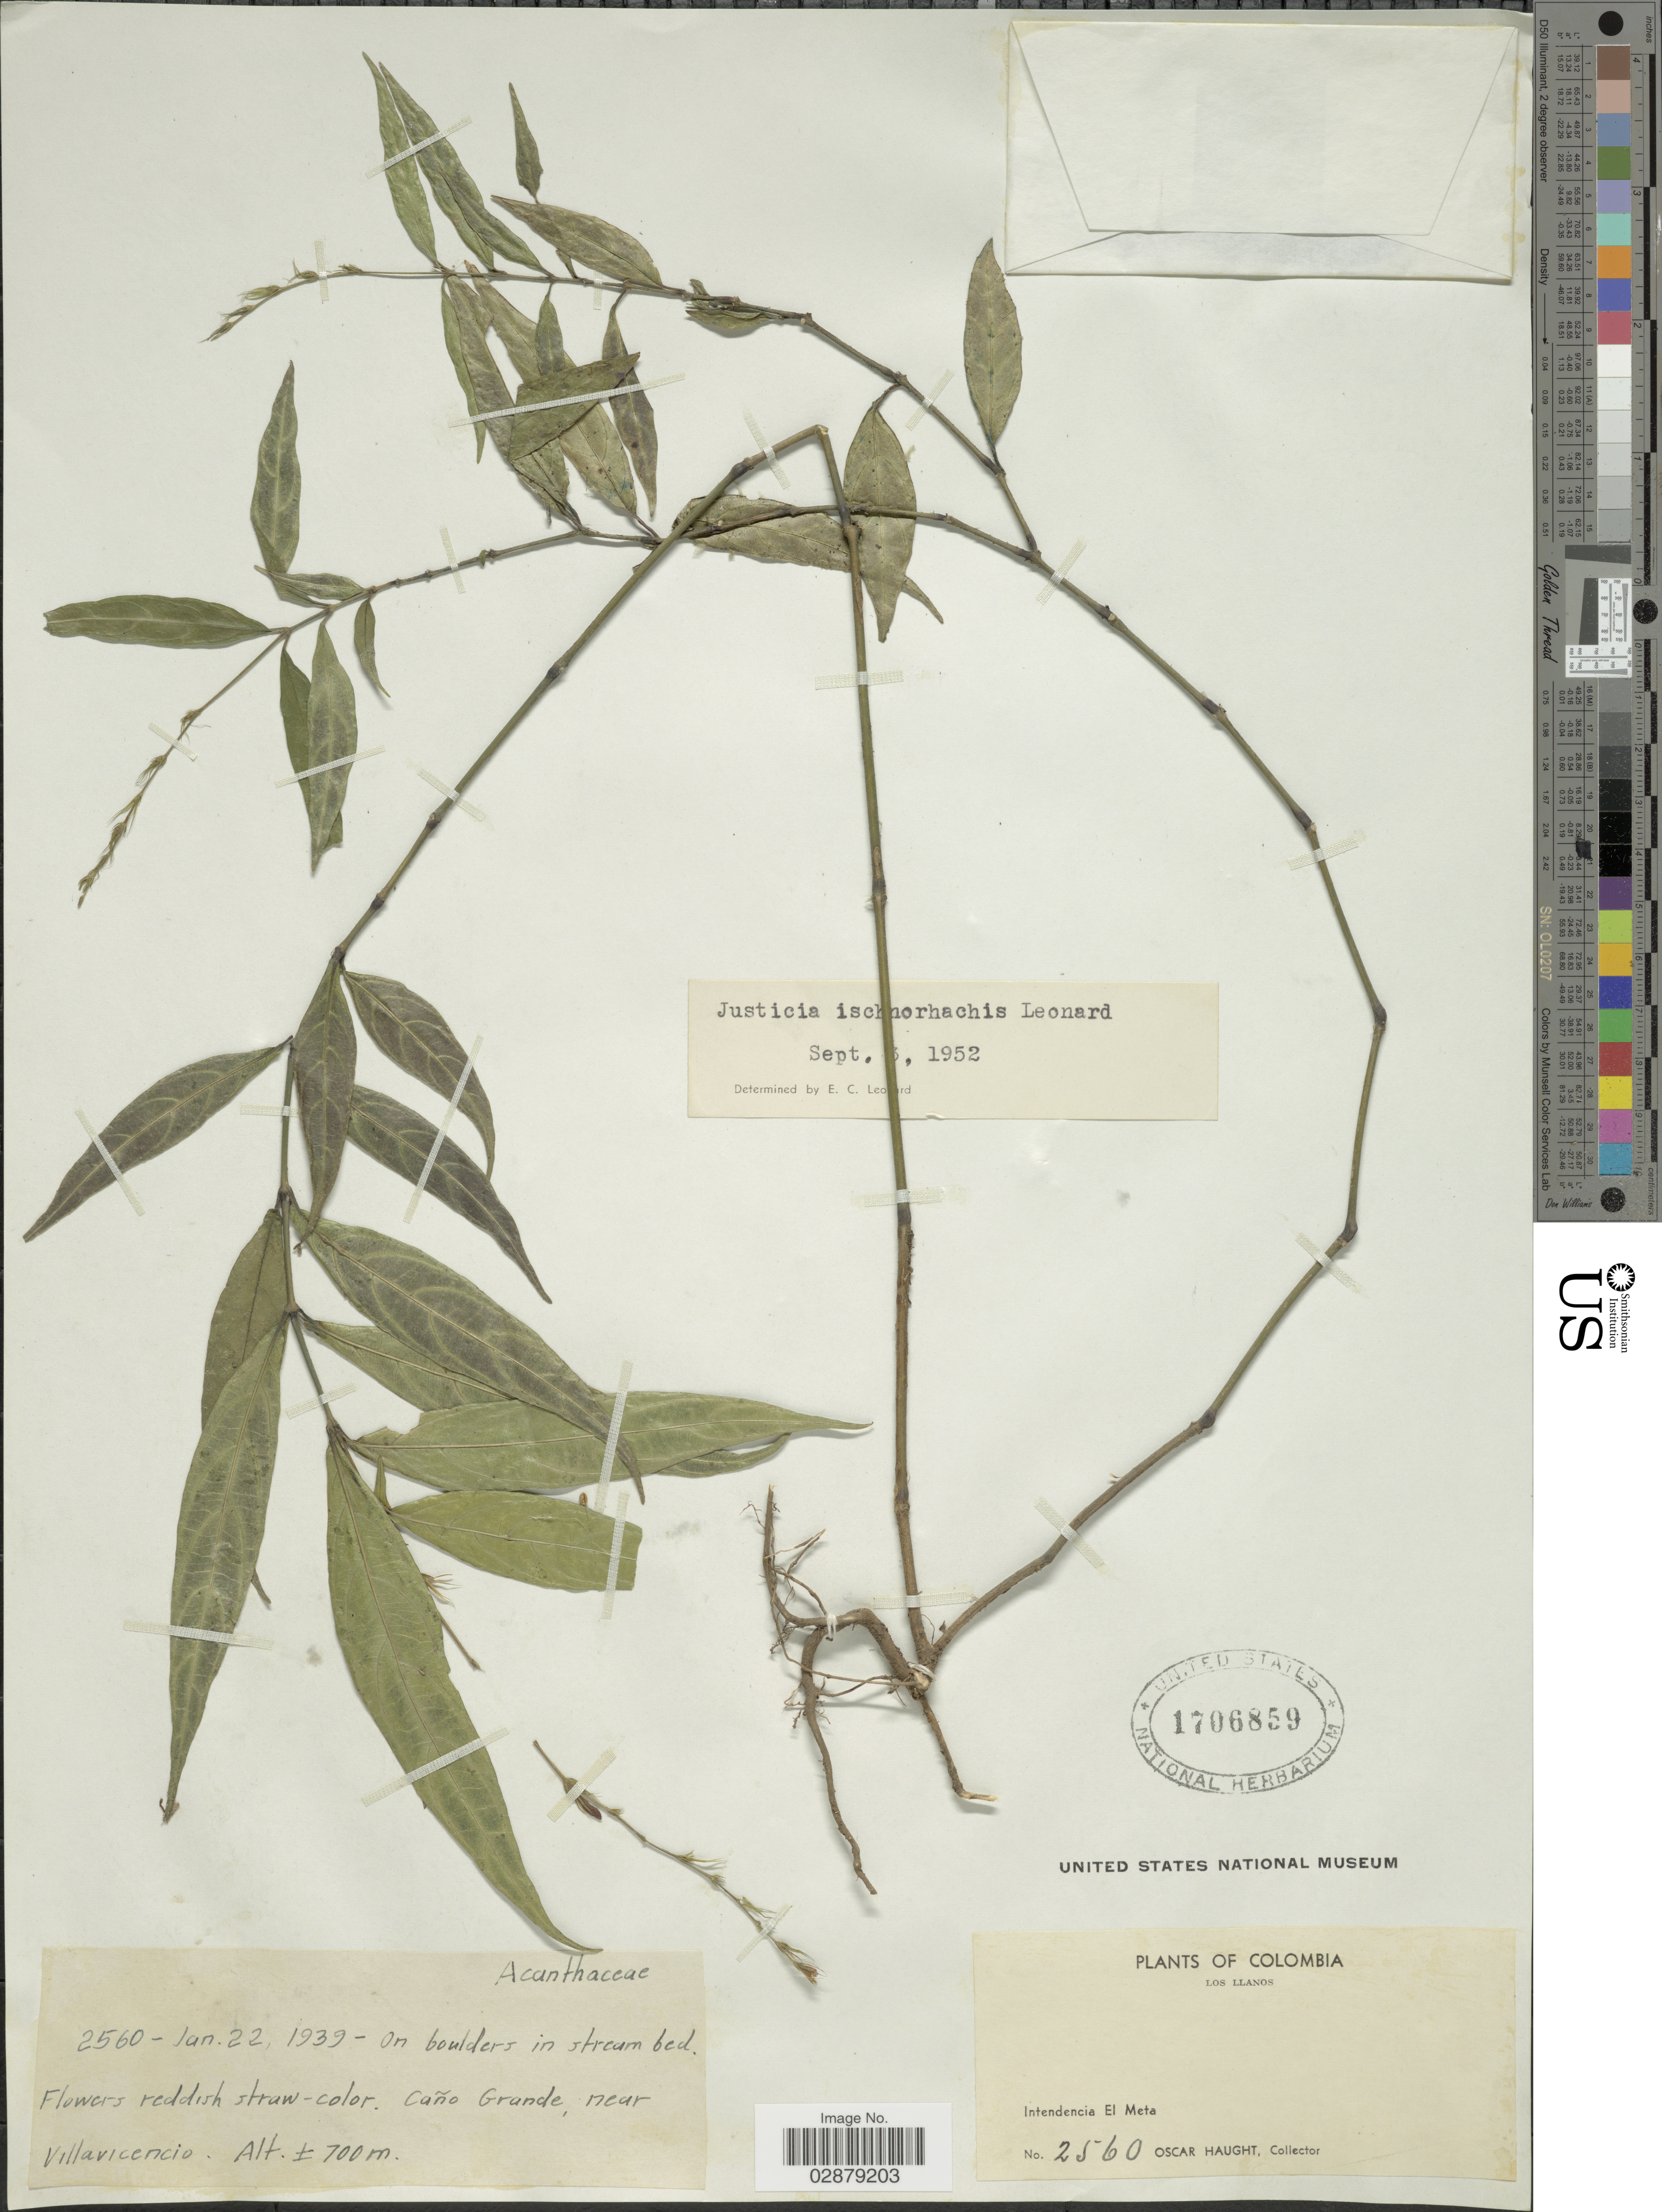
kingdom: Plantae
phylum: Tracheophyta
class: Magnoliopsida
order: Lamiales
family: Acanthaceae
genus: Justicia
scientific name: Justicia ischnorhachis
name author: Leonard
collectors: O. L. Haught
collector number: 2560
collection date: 1939-01-22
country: Colombia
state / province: Meta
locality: Intendencia El Meta. Caño Grande, near Villavicencio.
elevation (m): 700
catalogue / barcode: US 1706859